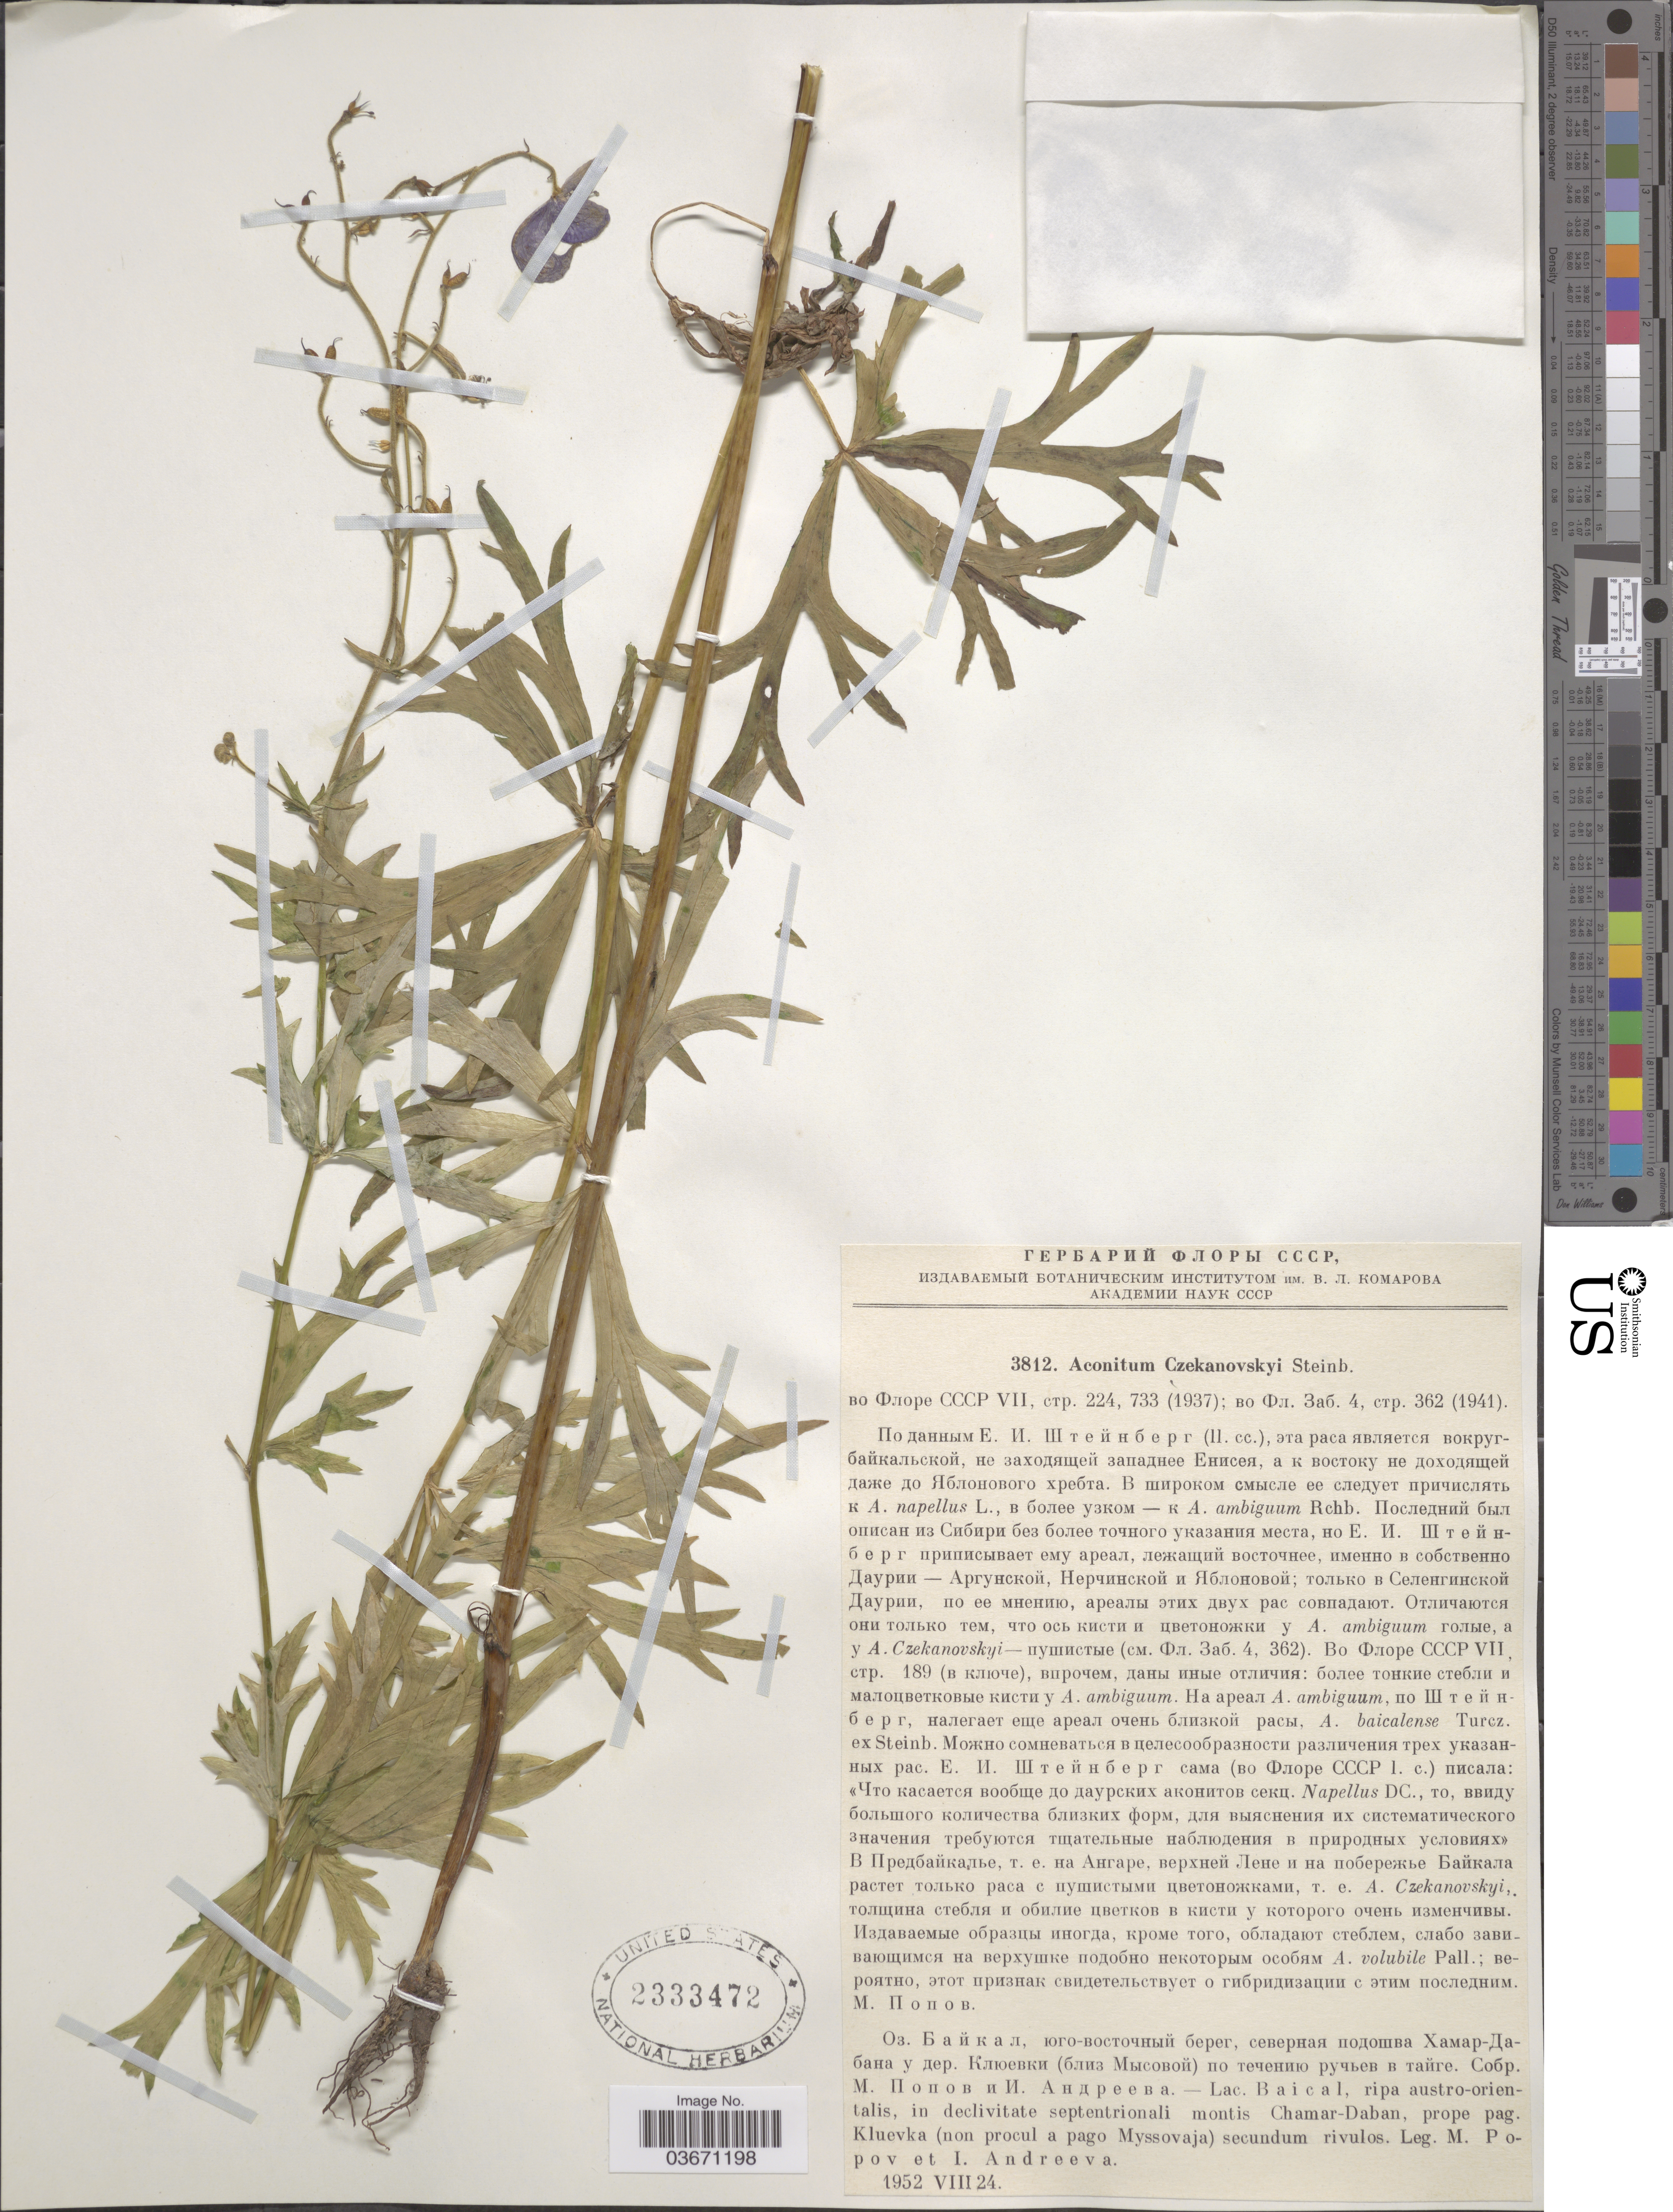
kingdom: Plantae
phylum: Tracheophyta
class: Magnoliopsida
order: Ranunculales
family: Ranunculaceae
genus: Aconitum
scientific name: Aconitum czekanovskyi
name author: Steinb.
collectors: M. Popov & I. Andreeva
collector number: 3812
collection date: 1952-08-24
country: Russian Federation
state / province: Buryatia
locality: Lac. Baical, ripa austro-orientalis, in declivitate septentrionali montis Chamar-Daban, prope pag. Kluevka (non procul a pago Myssovaja) secundum rivulos.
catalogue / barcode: US 2333472